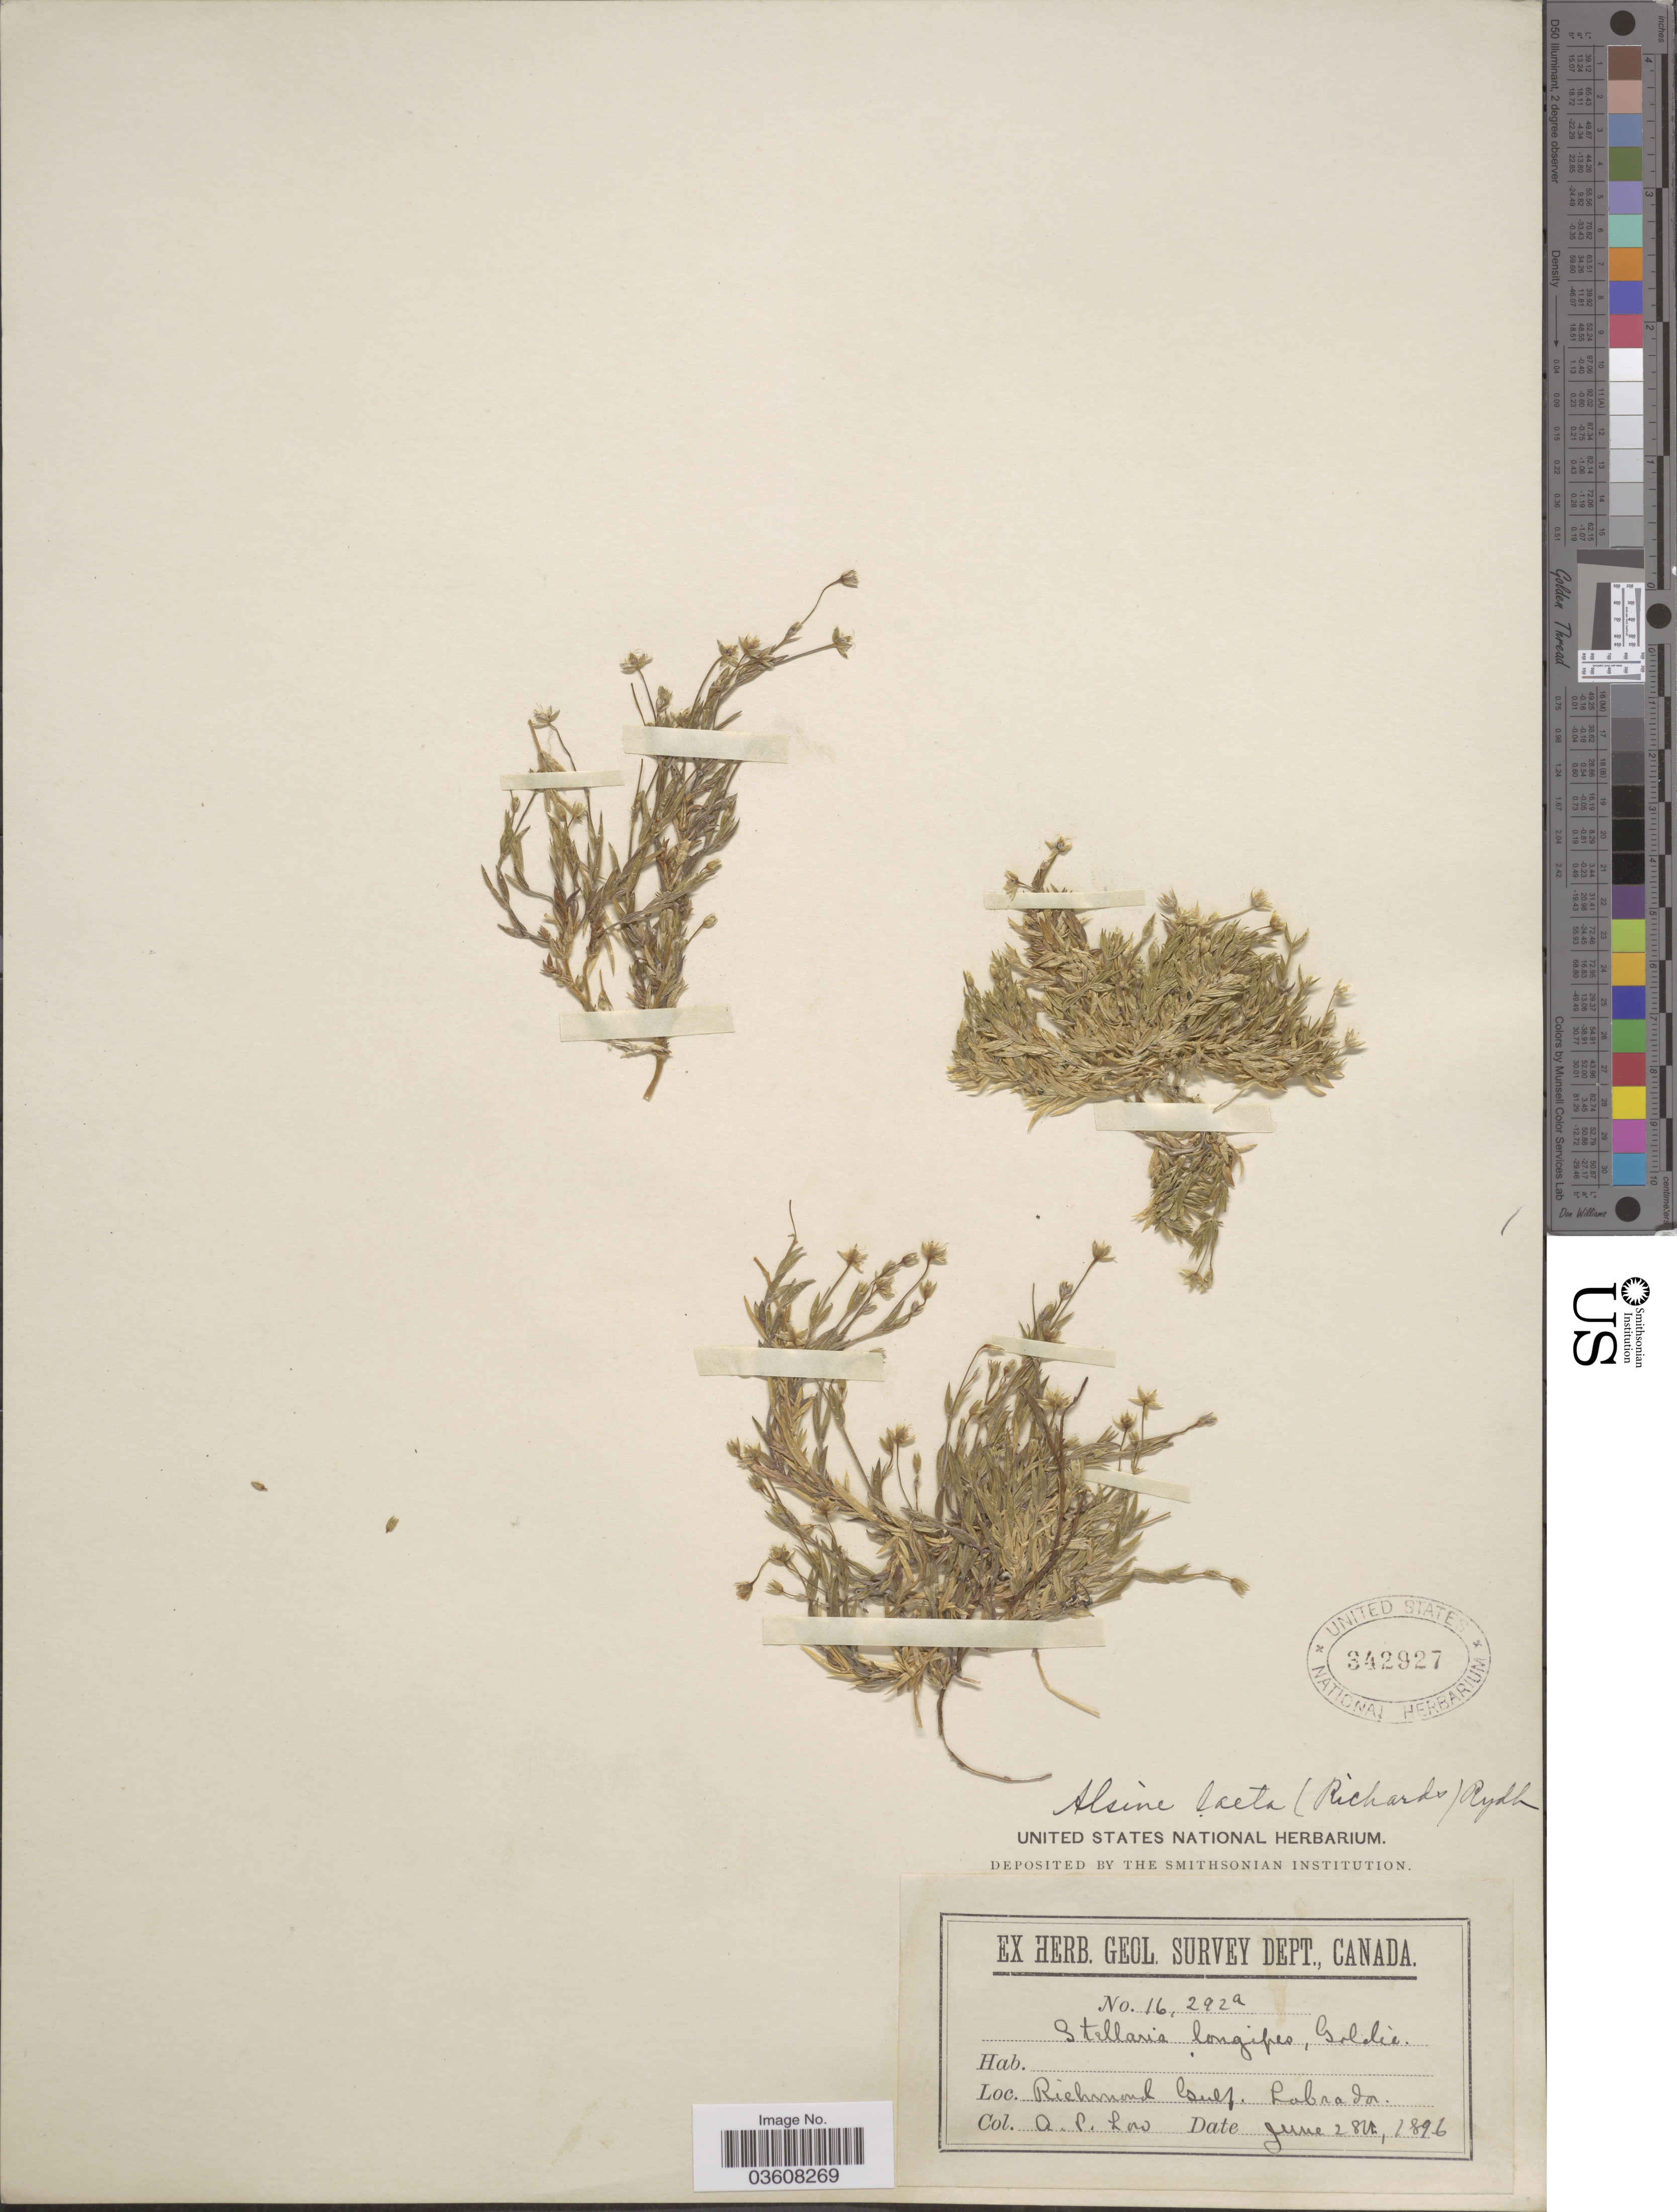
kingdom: Plantae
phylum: Tracheophyta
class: Magnoliopsida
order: Caryophyllales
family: Caryophyllaceae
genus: Stellaria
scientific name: Stellaria laeta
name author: Richards.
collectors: A. Low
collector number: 16292a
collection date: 1896-06-28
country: Canada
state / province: Newfoundland and Labrador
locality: Richmond Gulf. Labrador.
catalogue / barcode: US 342927